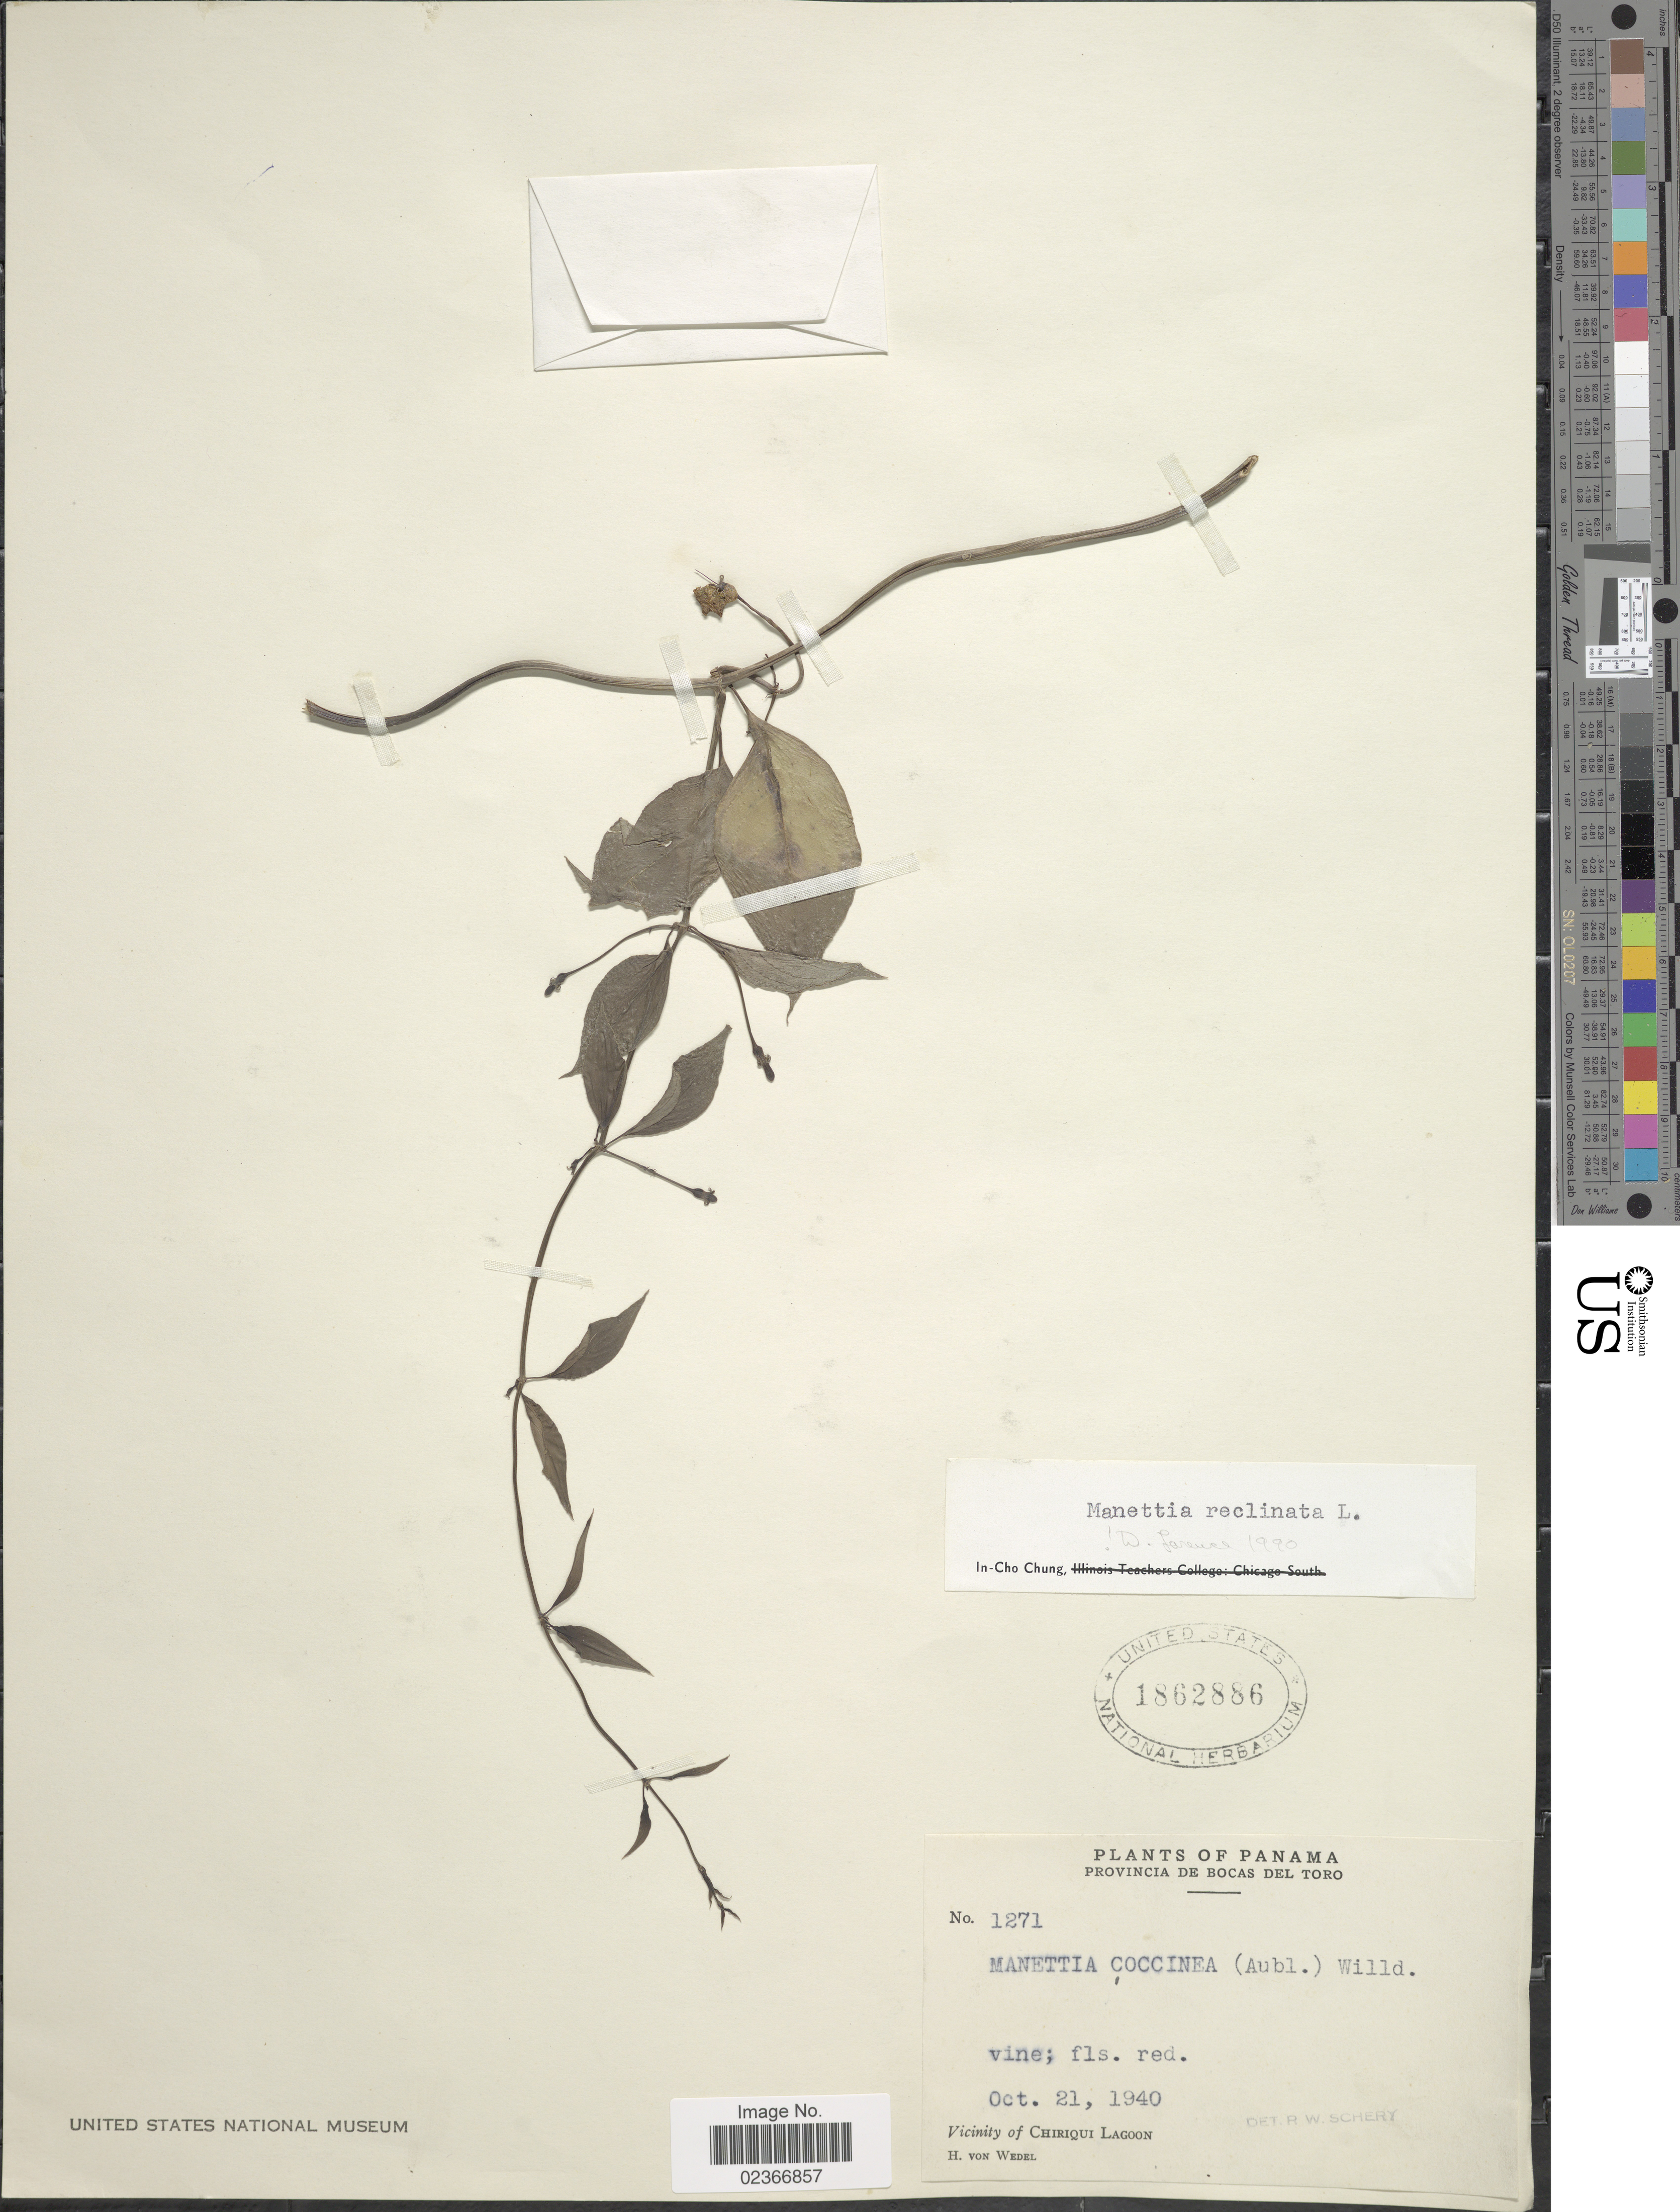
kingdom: Plantae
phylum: Tracheophyta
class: Magnoliopsida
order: Gentianales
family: Rubiaceae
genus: Manettia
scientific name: Manettia reclinata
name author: L.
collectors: H. von Wedel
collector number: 1271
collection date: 1940-10-21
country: Panama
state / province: Bocas del Toro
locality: Provincia de Bocas del Toro. Vicinity of Chiriqui Lagoon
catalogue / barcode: US 1862886